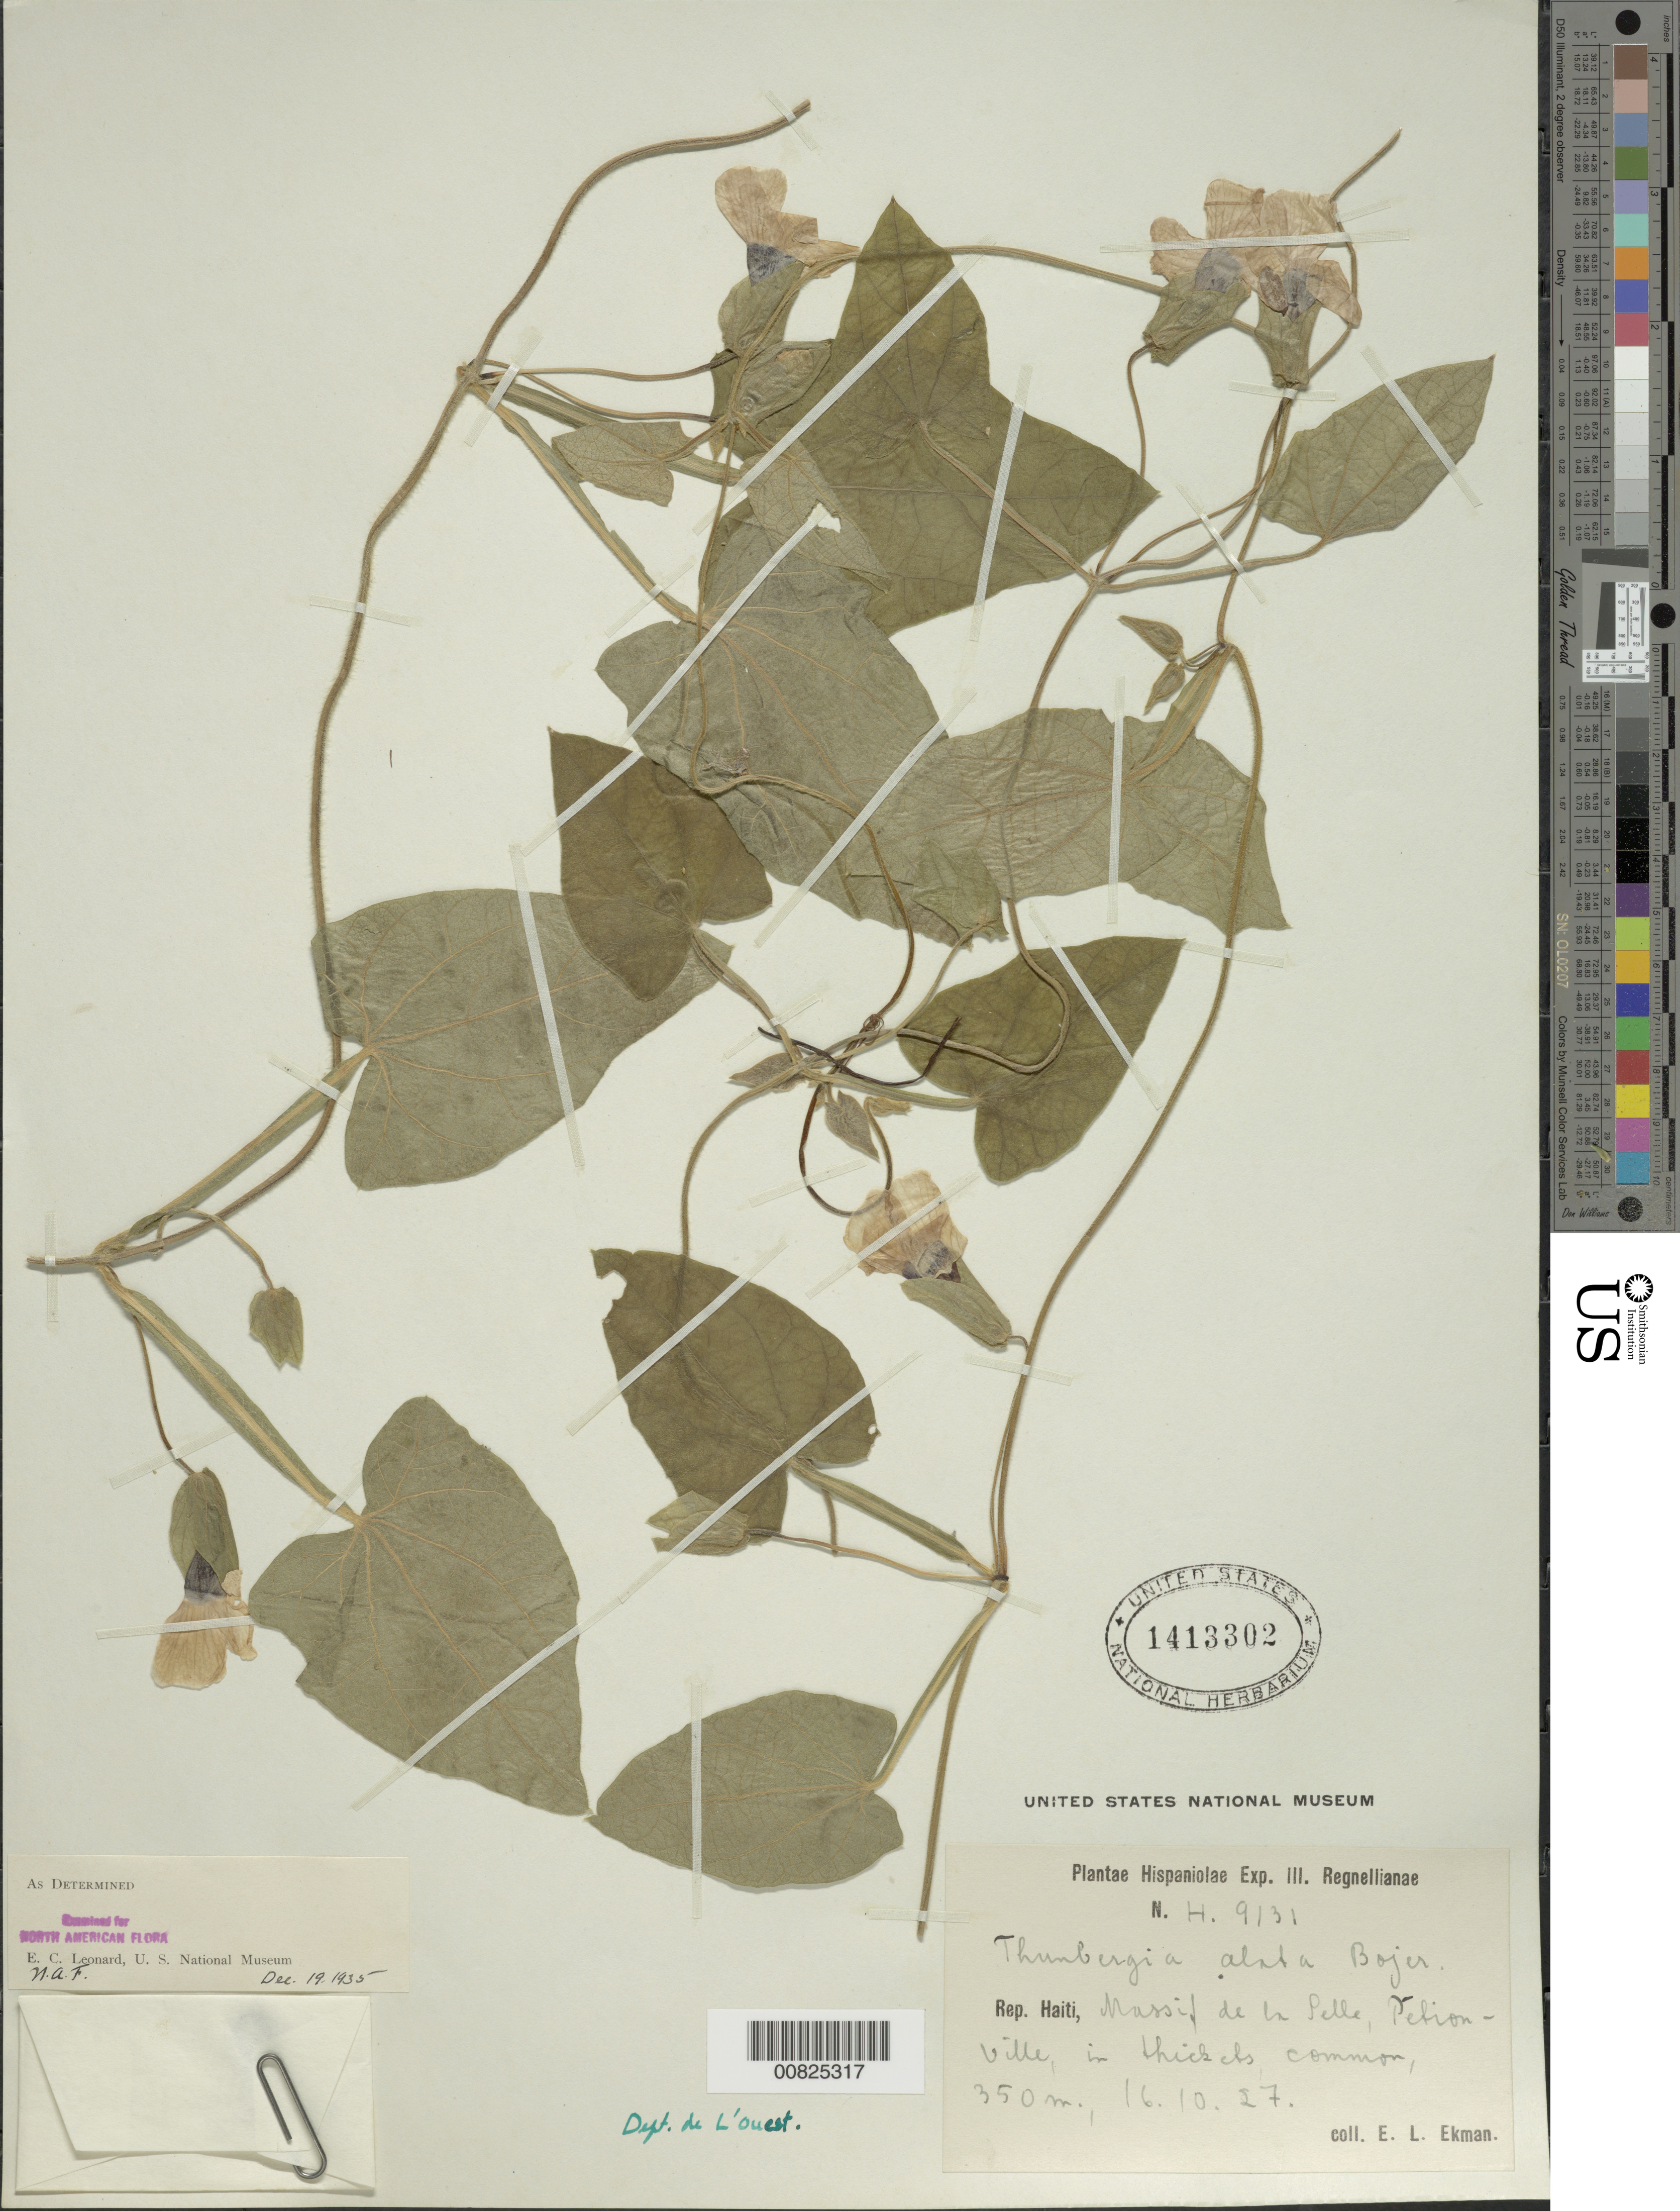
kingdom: Plantae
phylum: Tracheophyta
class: Magnoliopsida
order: Lamiales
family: Acanthaceae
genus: Thunbergia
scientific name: Thunbergia alata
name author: Bojer ex Sims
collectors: E. L. Ekman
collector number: H 9131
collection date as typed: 16 Oct 1927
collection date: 1927-10-16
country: Haiti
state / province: Ouest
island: Hispaniola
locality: Massif de la Selle, Pétionville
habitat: In thickets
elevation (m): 350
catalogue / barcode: US 1413302